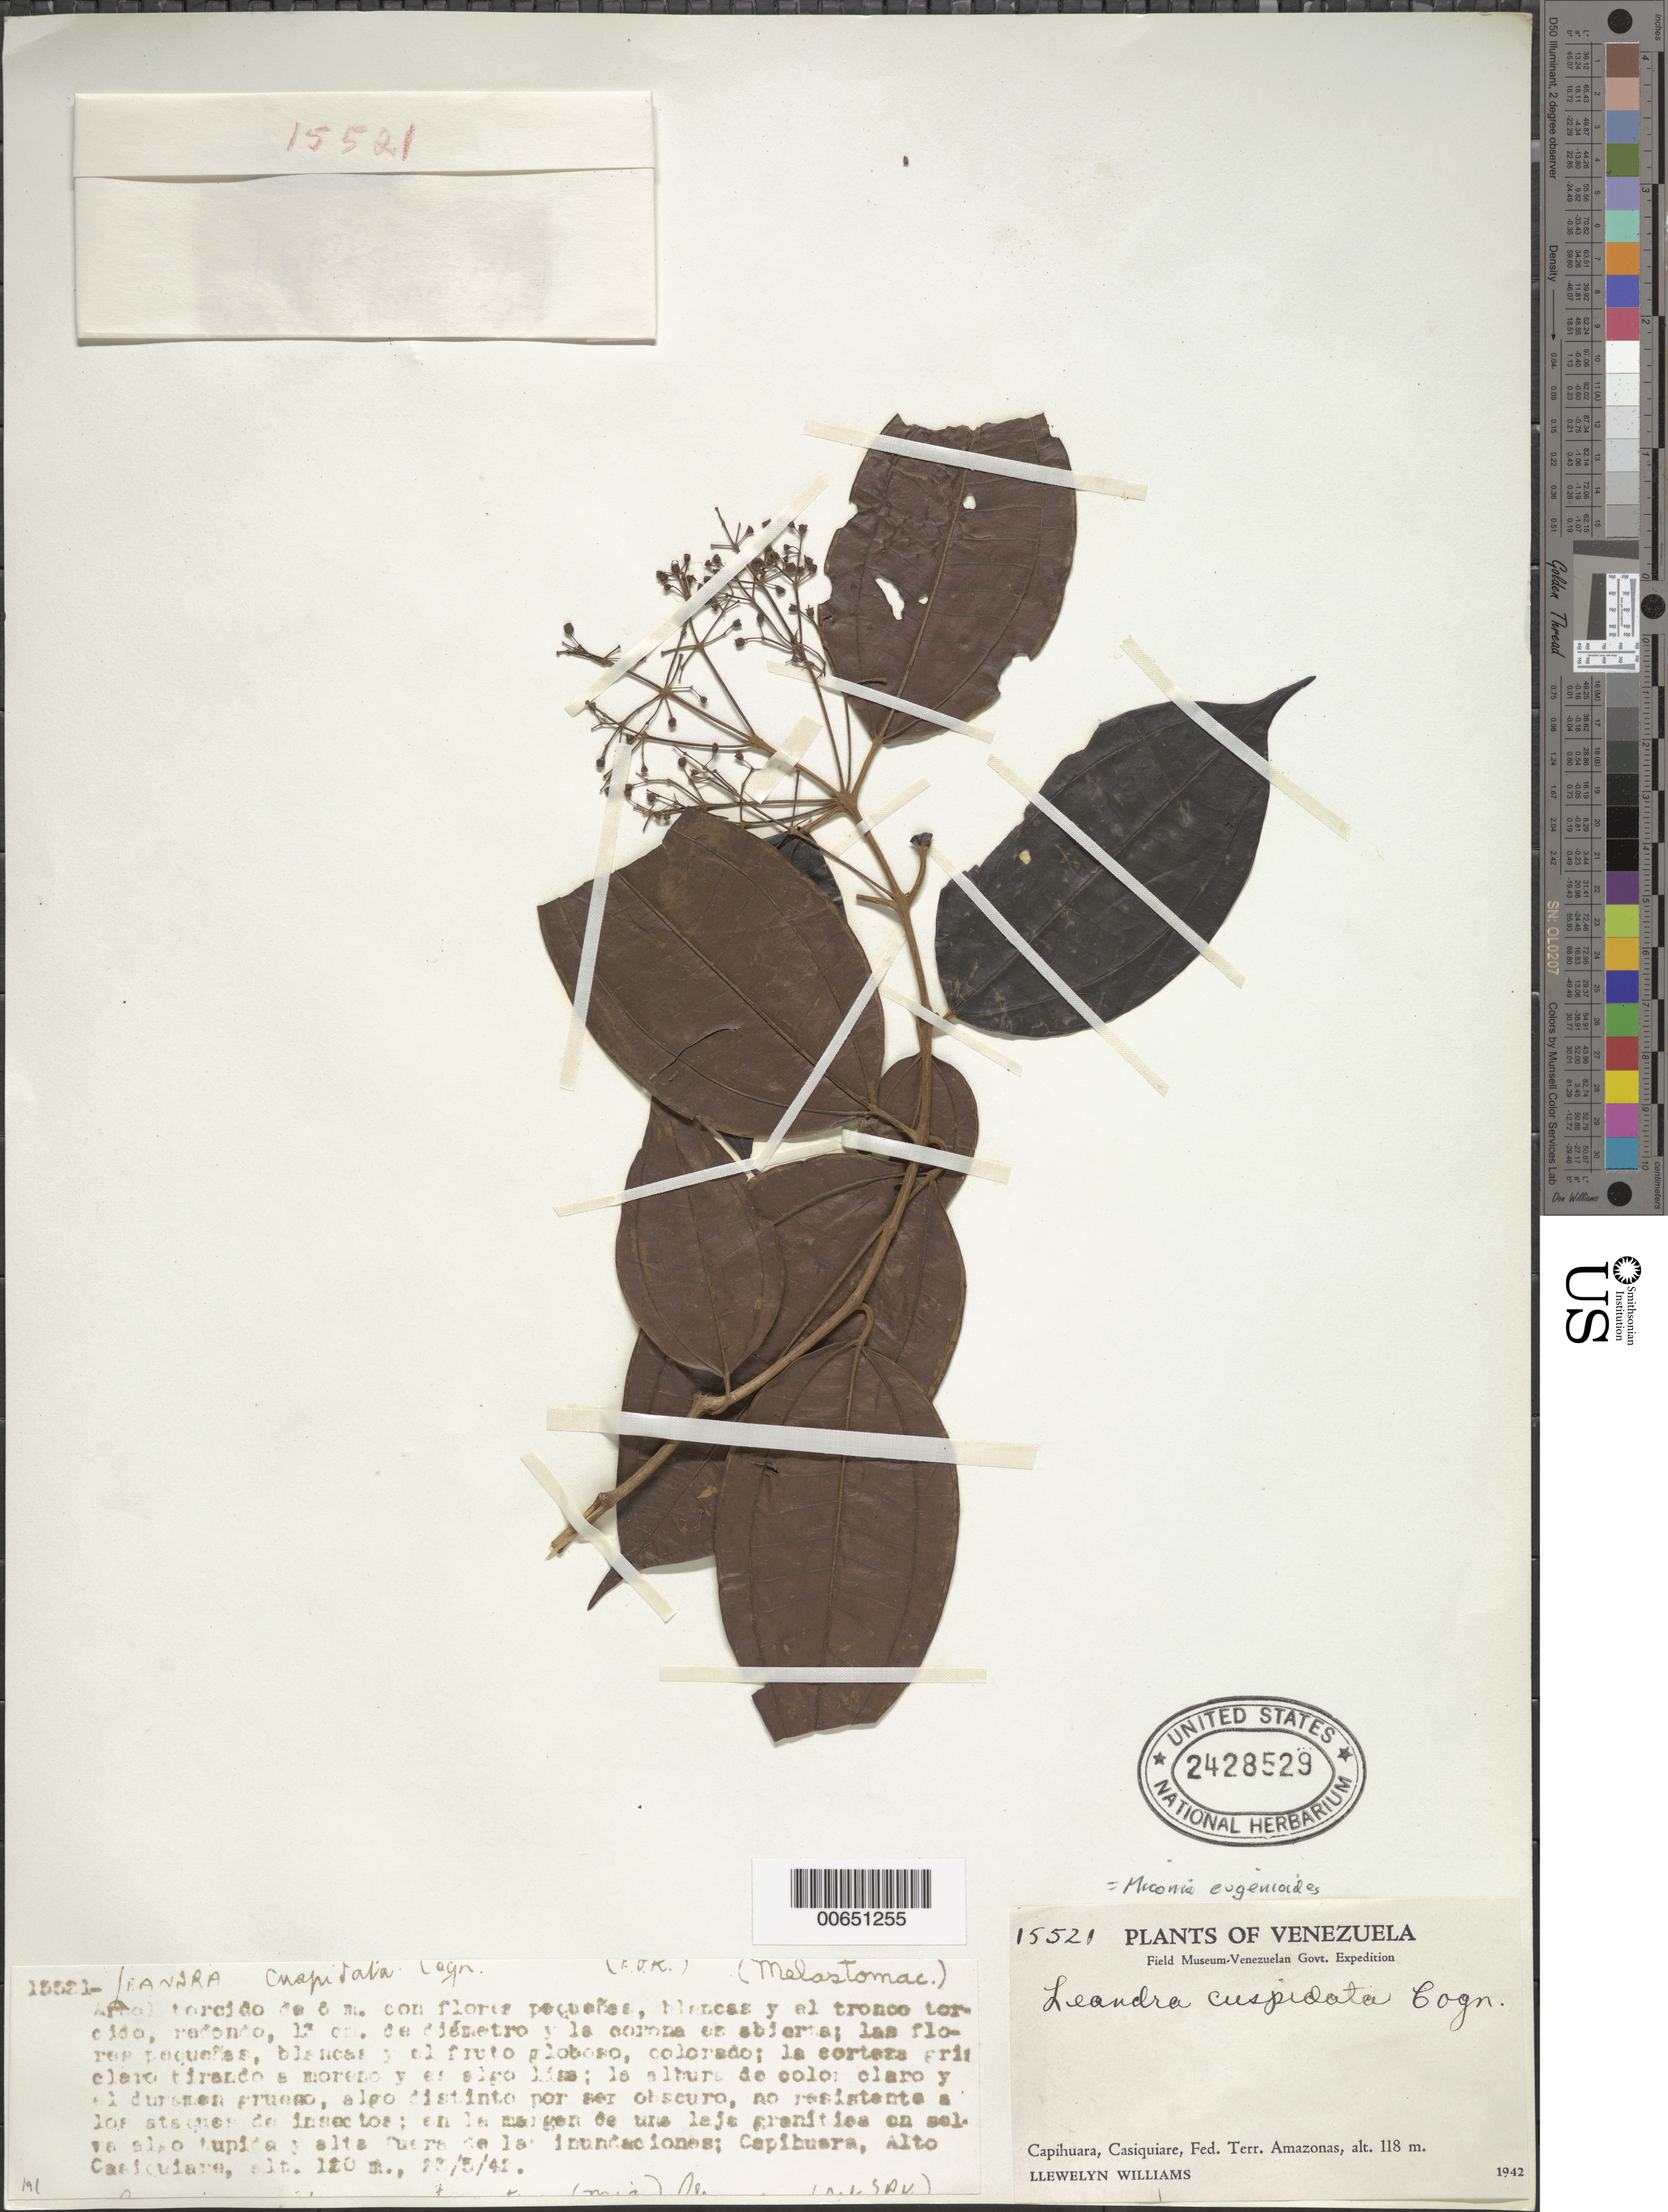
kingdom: Plantae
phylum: Tracheophyta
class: Magnoliopsida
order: Myrtales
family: Melastomataceae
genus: Miconia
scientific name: Miconia eugenioides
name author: Triana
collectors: Ll. Williams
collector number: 15521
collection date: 1942-05-23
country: Venezuela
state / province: Amazonas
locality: Capihuara, Casiquiare, Fed. Terr. Amazonas.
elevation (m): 118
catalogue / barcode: US 2428529